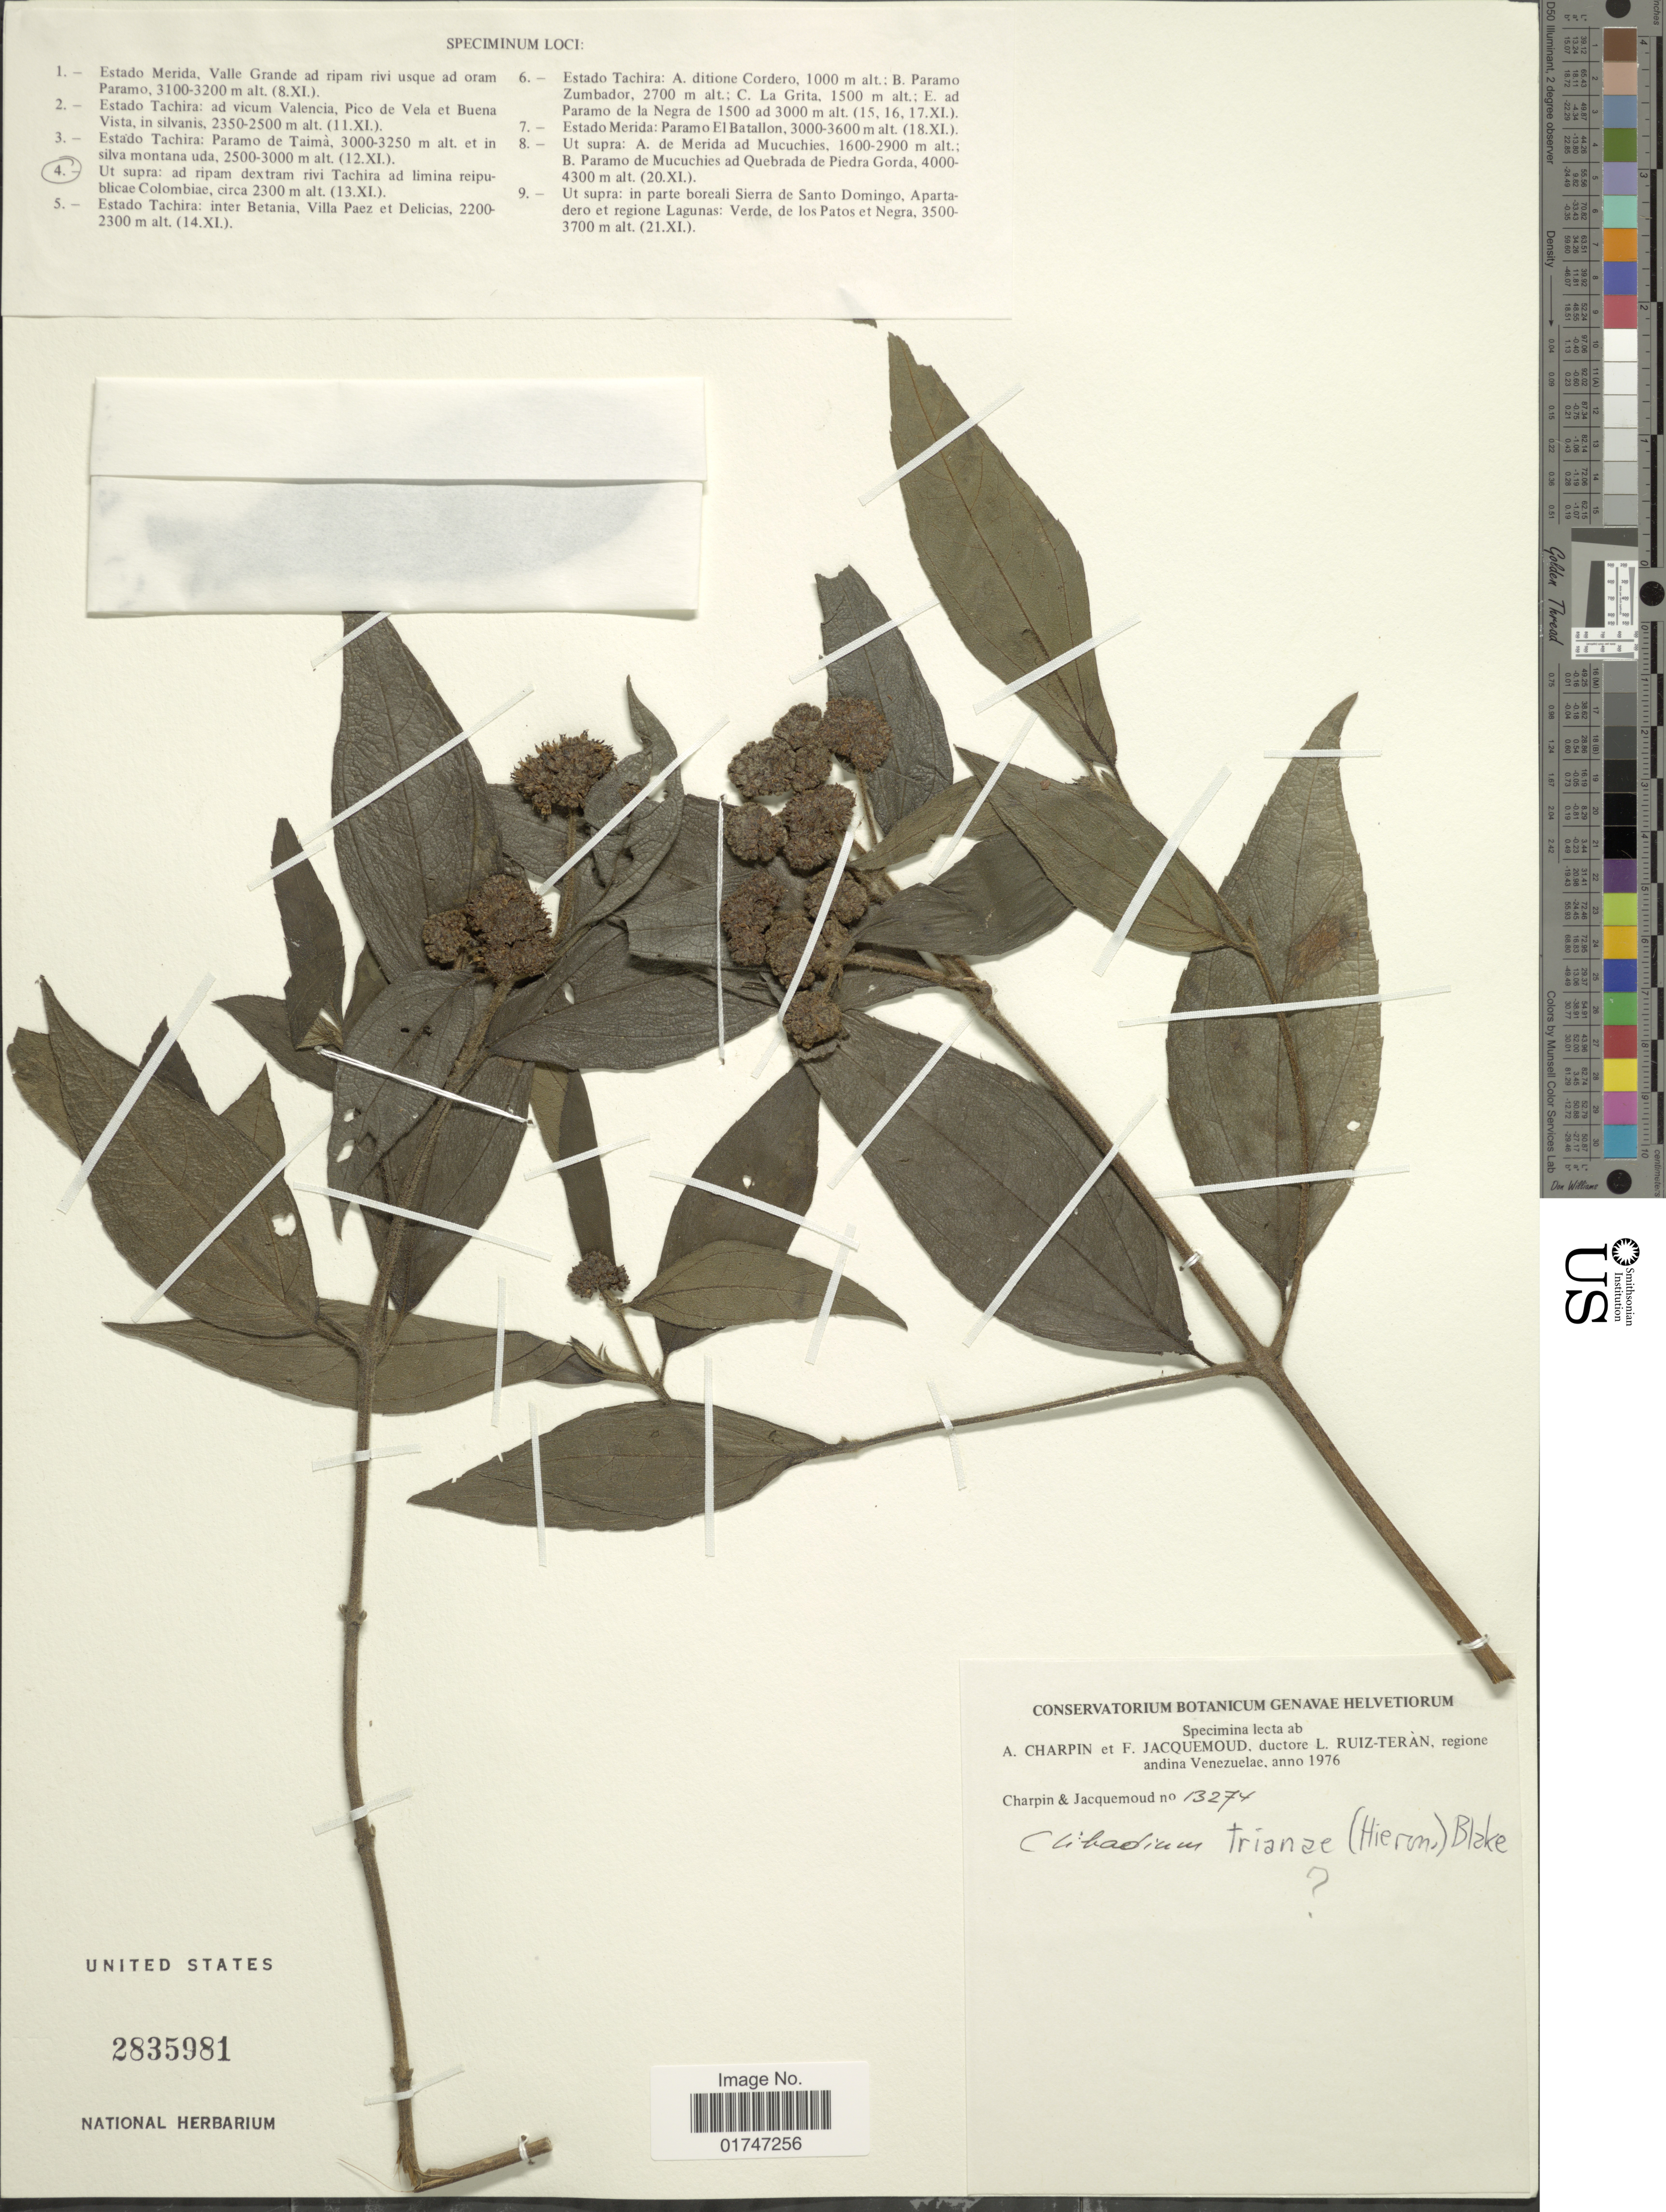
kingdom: Plantae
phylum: Tracheophyta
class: Magnoliopsida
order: Asterales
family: Asteraceae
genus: Clibadium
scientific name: Clibadium trianae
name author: (Hieron.) S.F. Blake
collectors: A. Charpin, F. Jacquemoud & L. E. Ruíz-Terán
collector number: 13274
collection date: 1976-11-13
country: Venezuela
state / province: Tachira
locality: Ut supra: ad ripam dextram rivi Tachira ad limina reipublicae Colombiae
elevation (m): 2300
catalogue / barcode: US 2835981